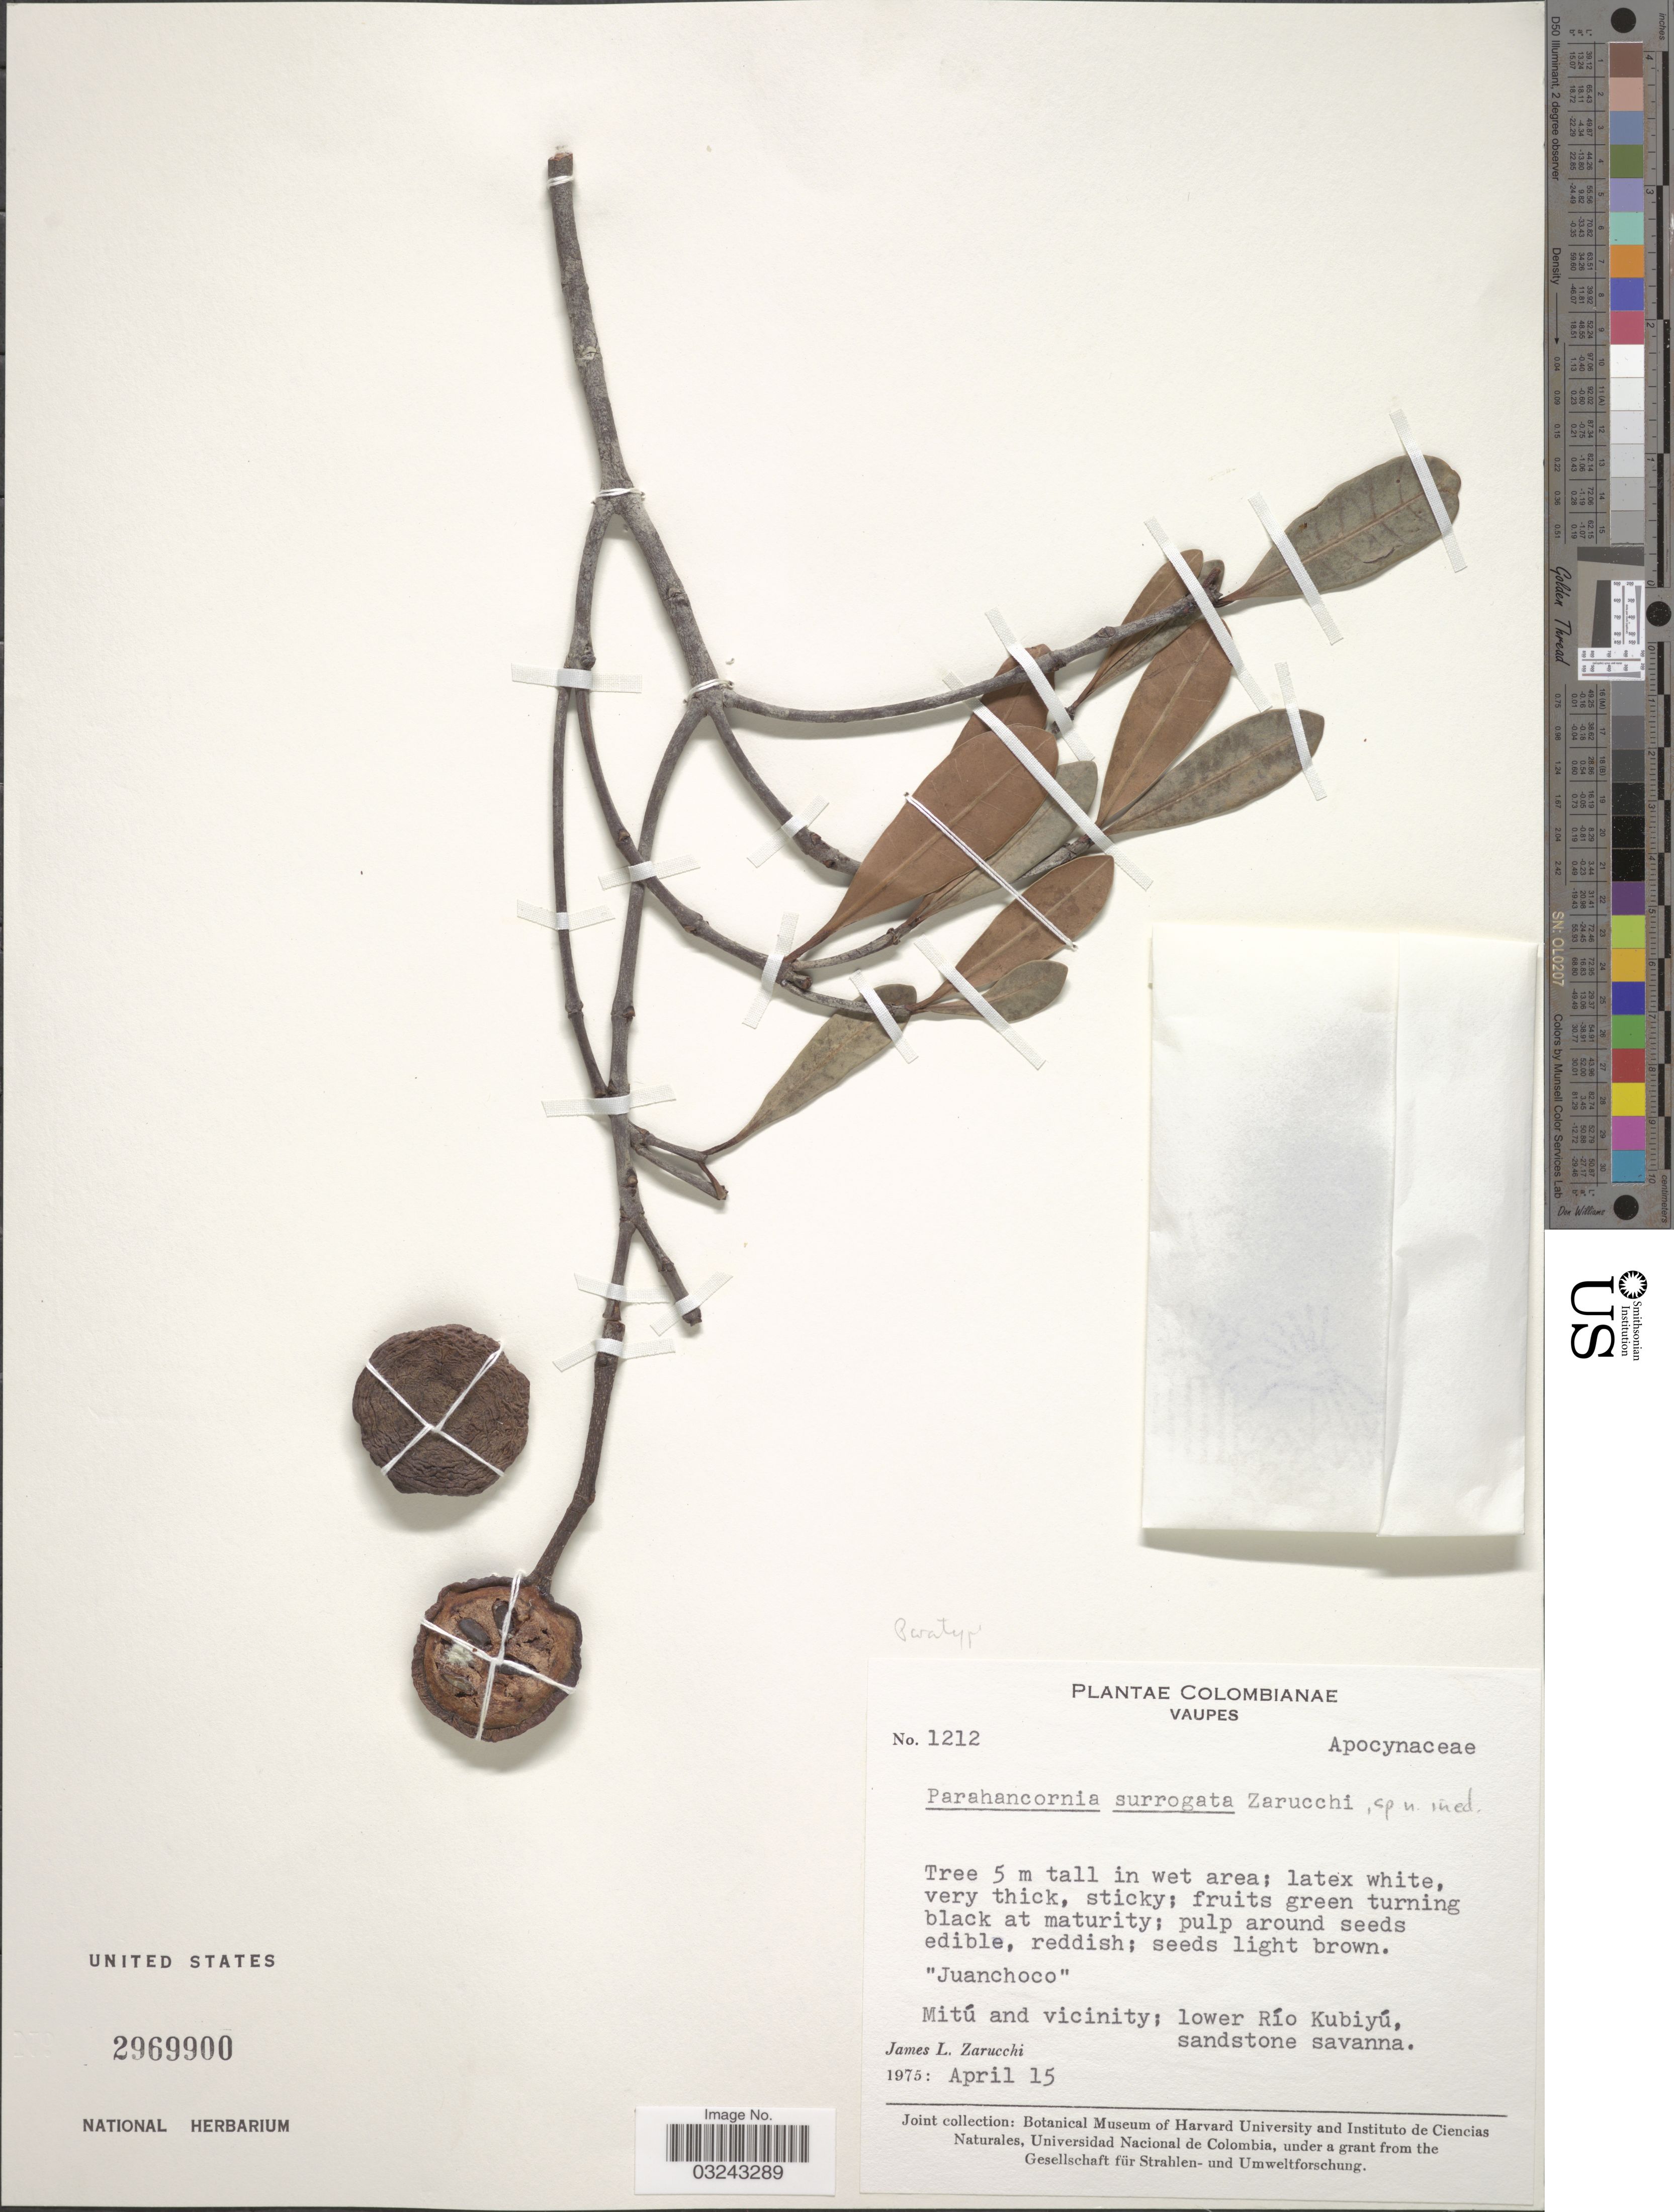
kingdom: Plantae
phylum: Tracheophyta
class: Magnoliopsida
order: Gentianales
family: Apocynaceae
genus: Parahancornia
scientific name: Parahancornia surrogata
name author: Zarucchi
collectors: J. L. Zarucchi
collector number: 1212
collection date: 1975-04-15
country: Colombia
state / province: Vaupés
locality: Mitú and vicinity; lower Río Kubiyú.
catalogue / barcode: US 2969900